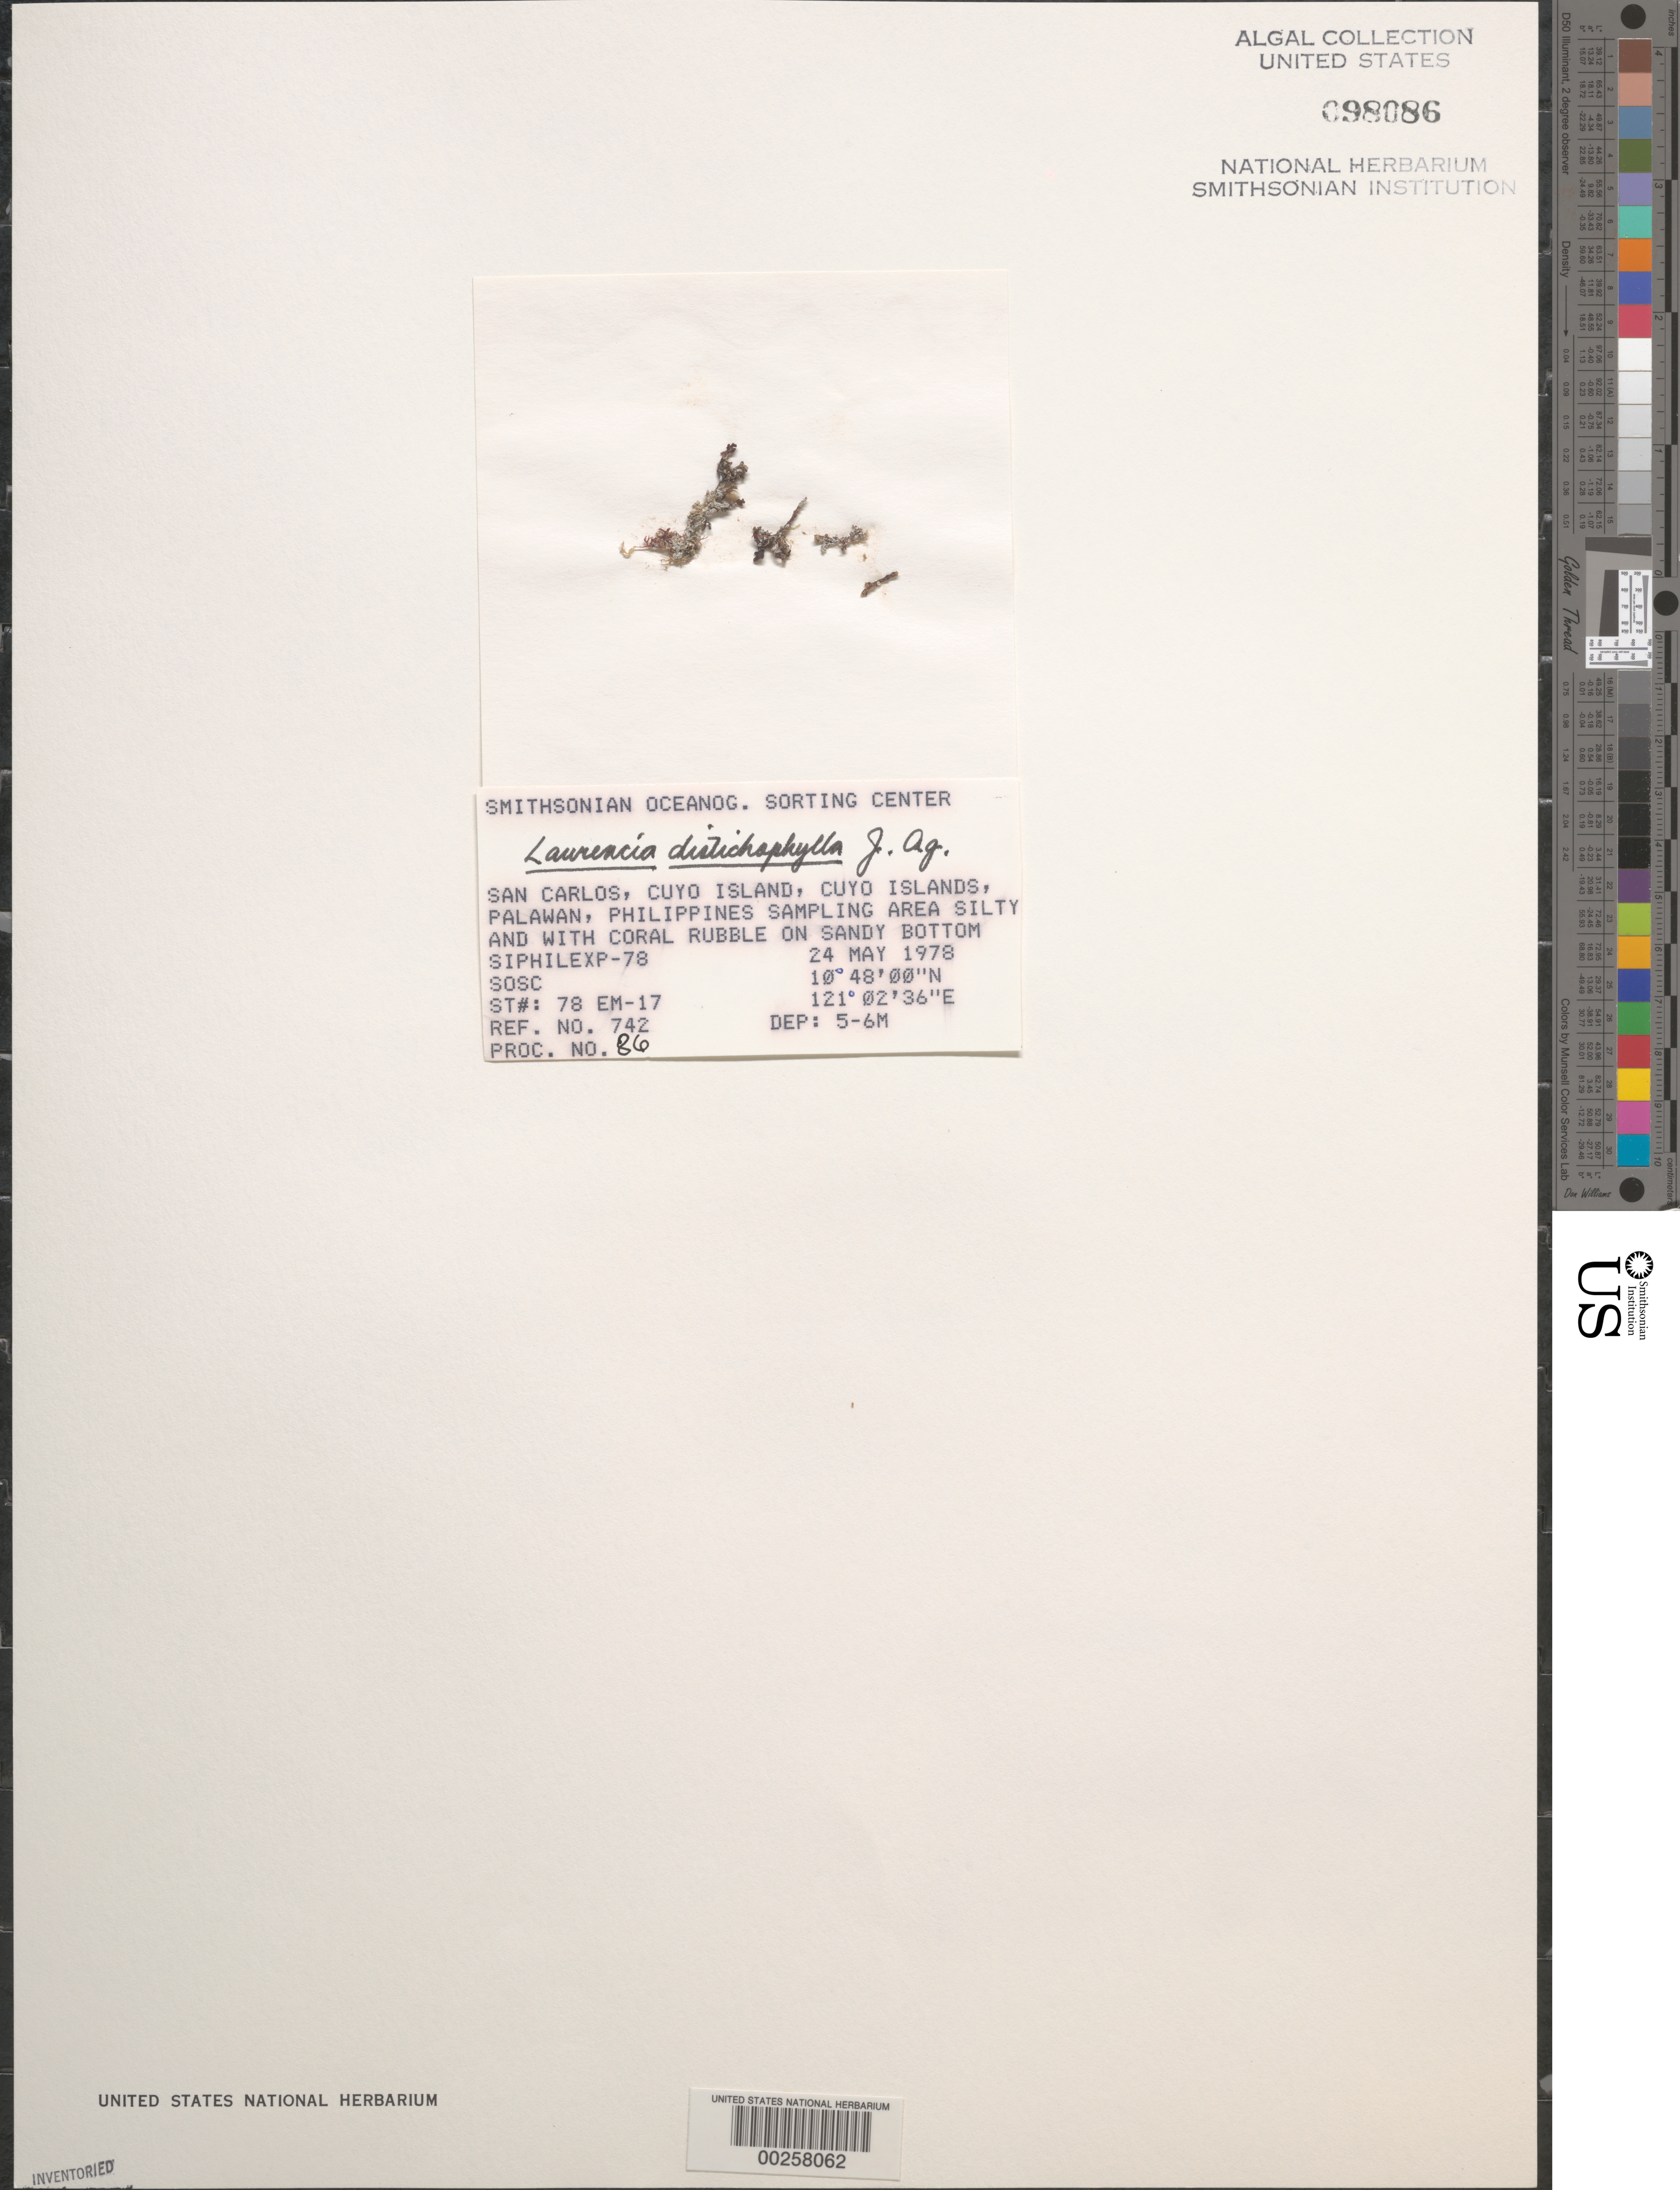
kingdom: Plantae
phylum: Rhodophyta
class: Florideophyceae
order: Ceramiales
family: Rhodomelaceae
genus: Laurencia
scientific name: Laurencia distichophylla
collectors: SOSC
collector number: Station 78 Em-17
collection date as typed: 24 May 1978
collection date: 1978-05-24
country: Philippines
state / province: Mimaropa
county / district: Palawan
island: Cuyo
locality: San Carlos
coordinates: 10 48' 00" N, 121 02' 36" E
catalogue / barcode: US 98086